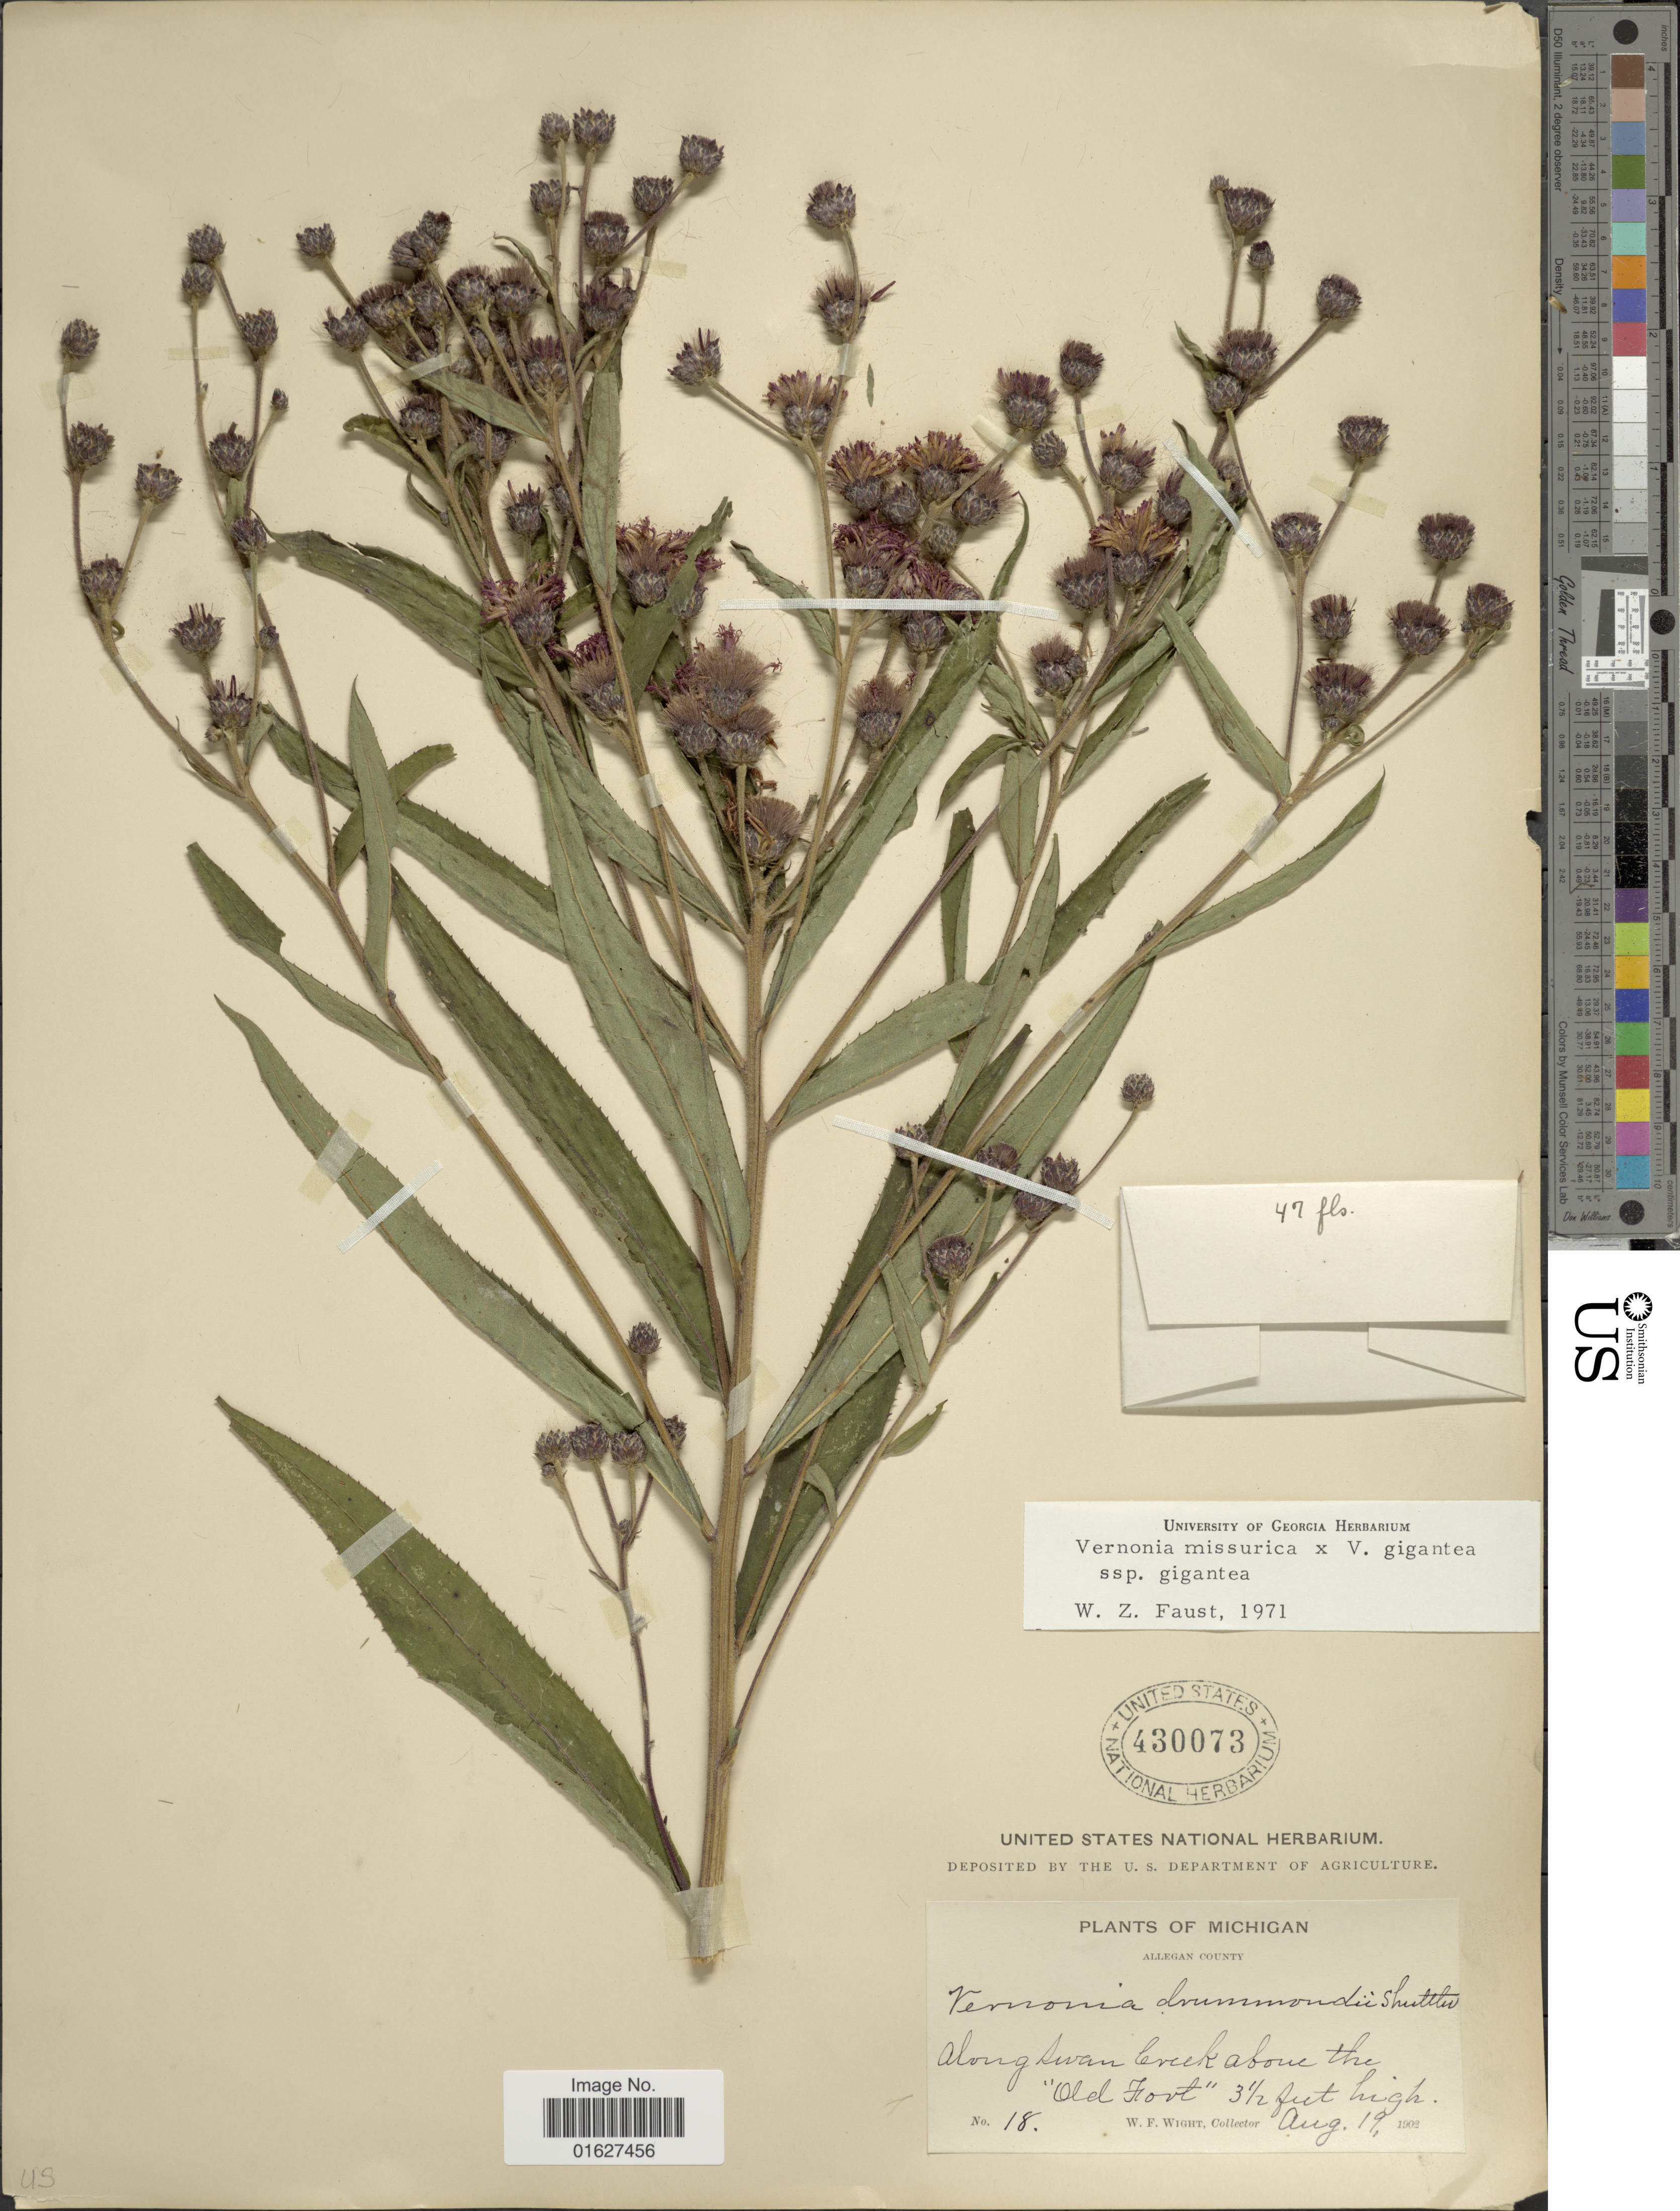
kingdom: Plantae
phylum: Tracheophyta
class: Magnoliopsida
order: Asterales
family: Asteraceae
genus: Vernonia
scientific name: Vernonia missurica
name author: Raf.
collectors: W. Wight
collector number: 18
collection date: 1902-08-19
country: United States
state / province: Michigan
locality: Michigan. Allegan County. Along Swan Creek above the "Old Fort"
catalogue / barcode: US 430073